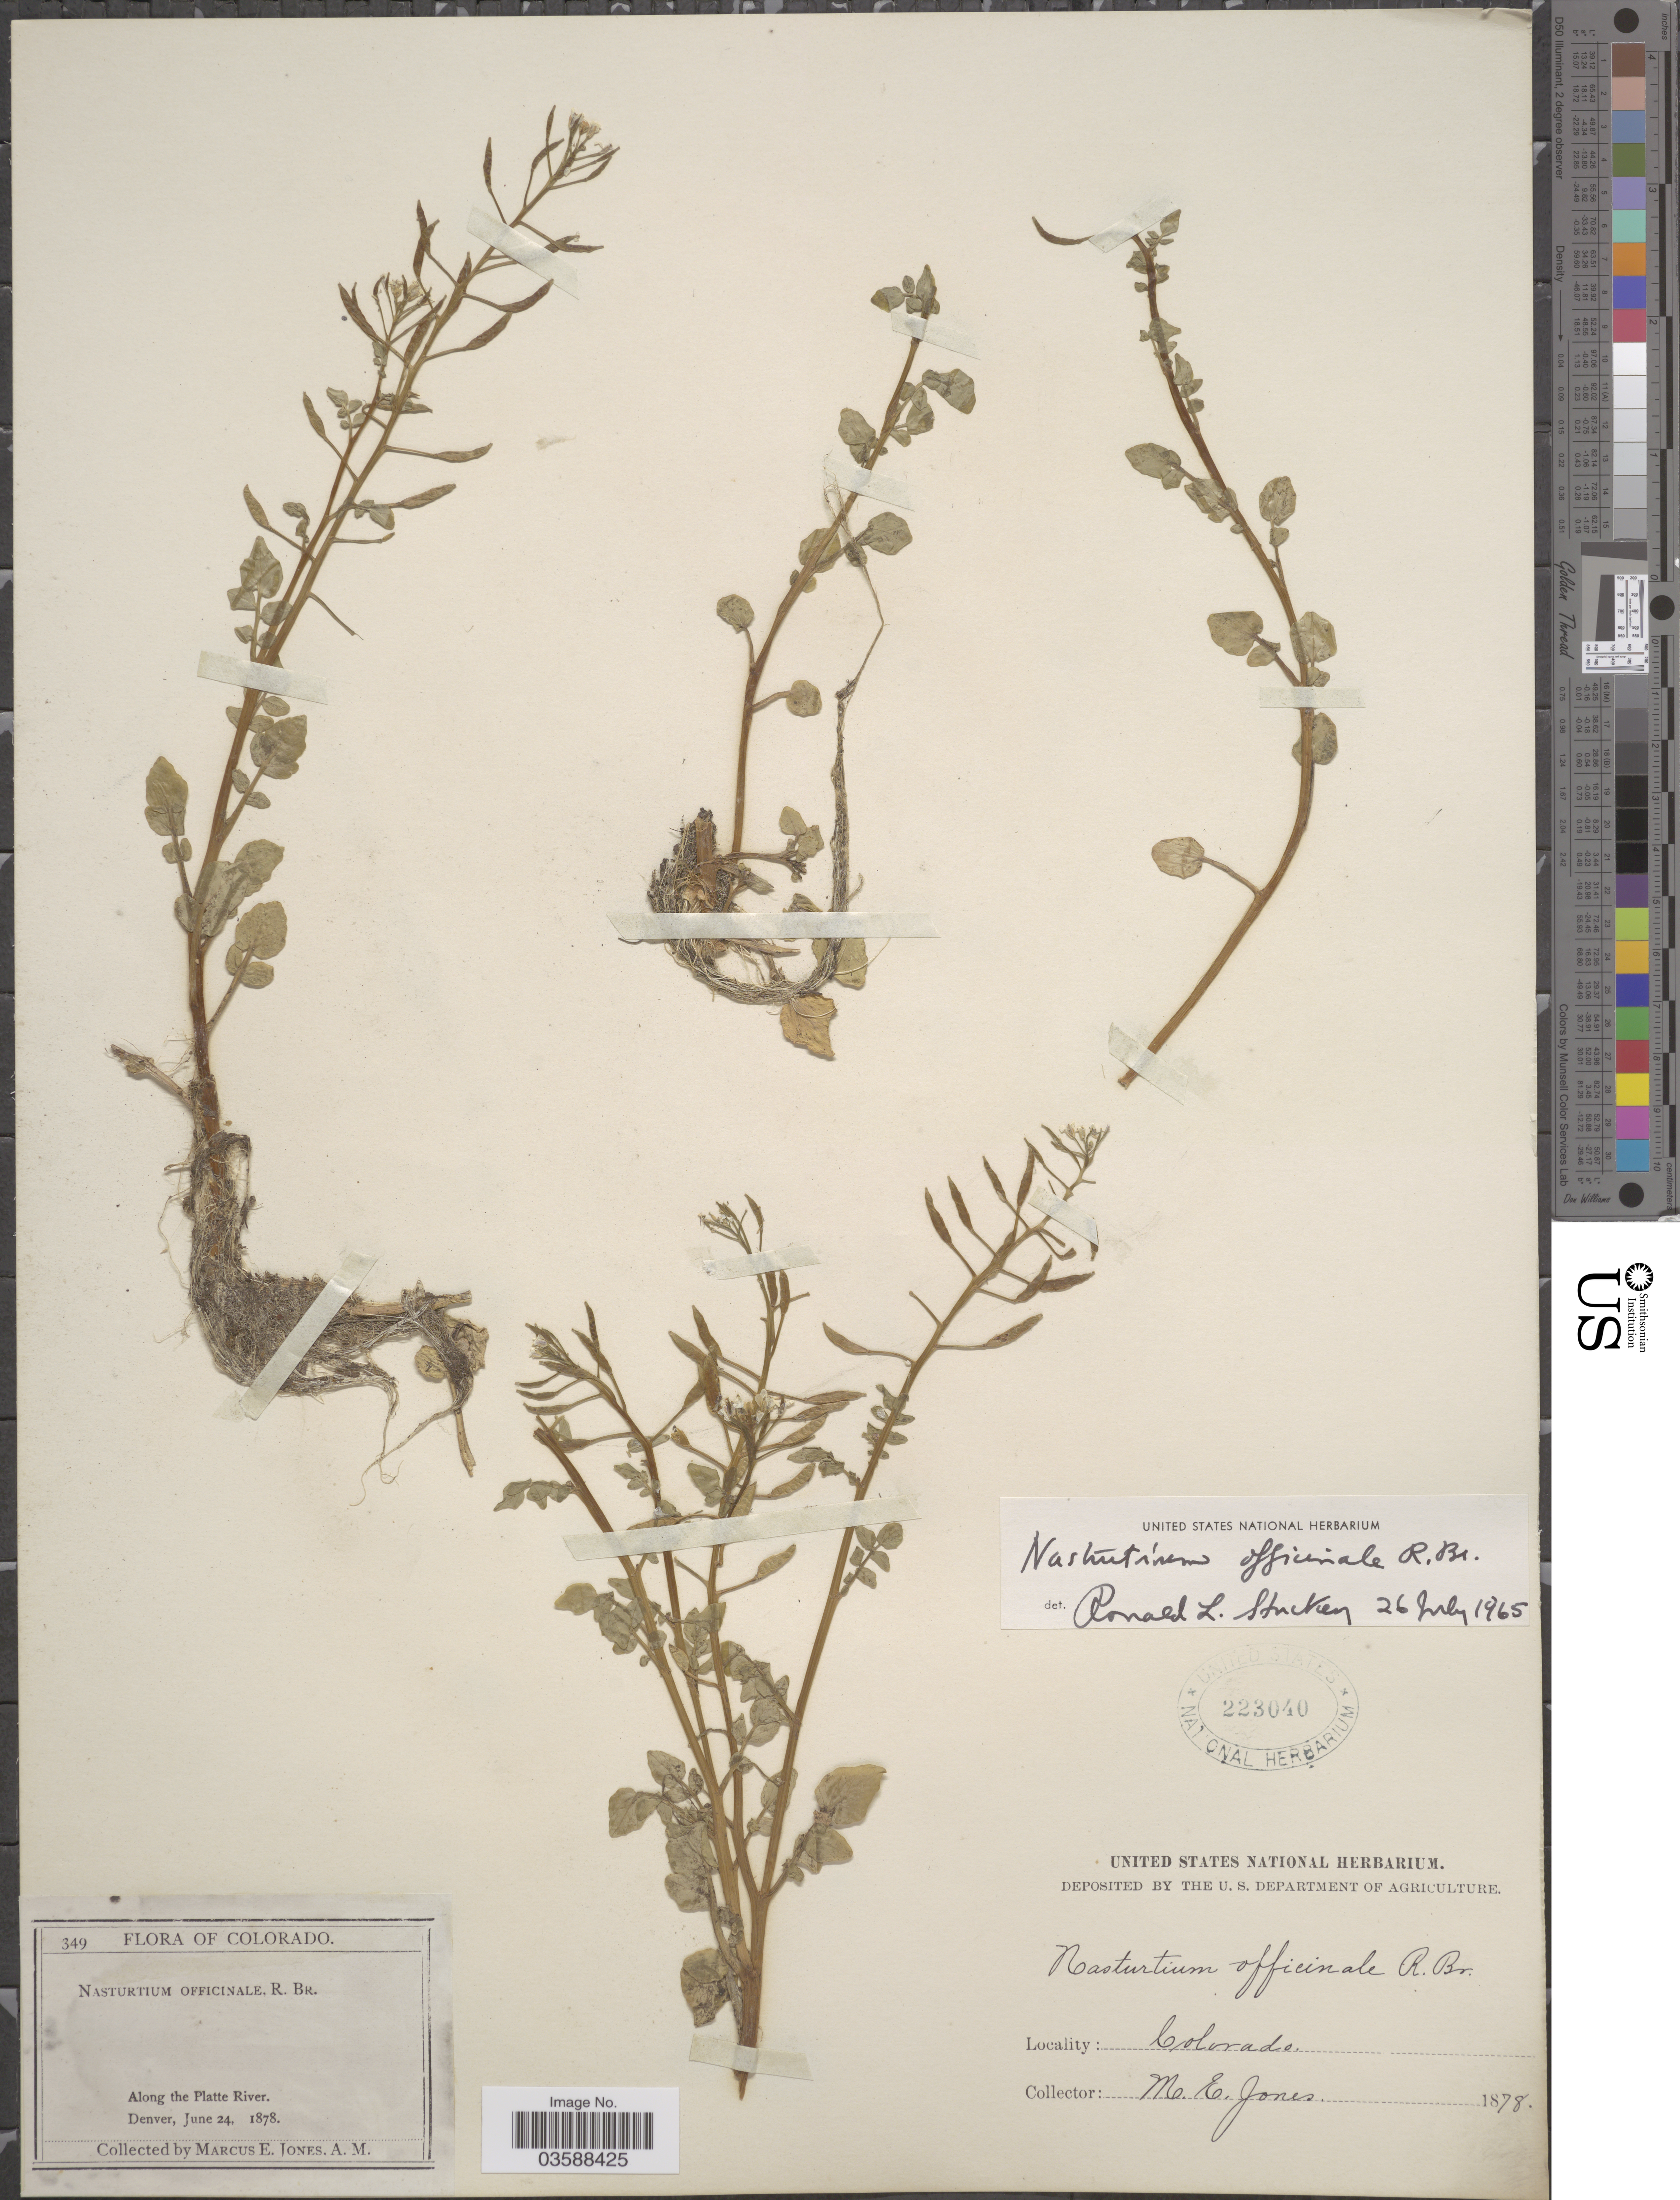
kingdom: Plantae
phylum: Tracheophyta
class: Magnoliopsida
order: Brassicales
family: Brassicaceae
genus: Nasturtium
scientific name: Nasturtium officinale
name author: R. Br.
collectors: M. E. Jones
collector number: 349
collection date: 1878-06-24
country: United States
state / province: Colorado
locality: Along the Platte River. Denver.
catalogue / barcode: US 223040